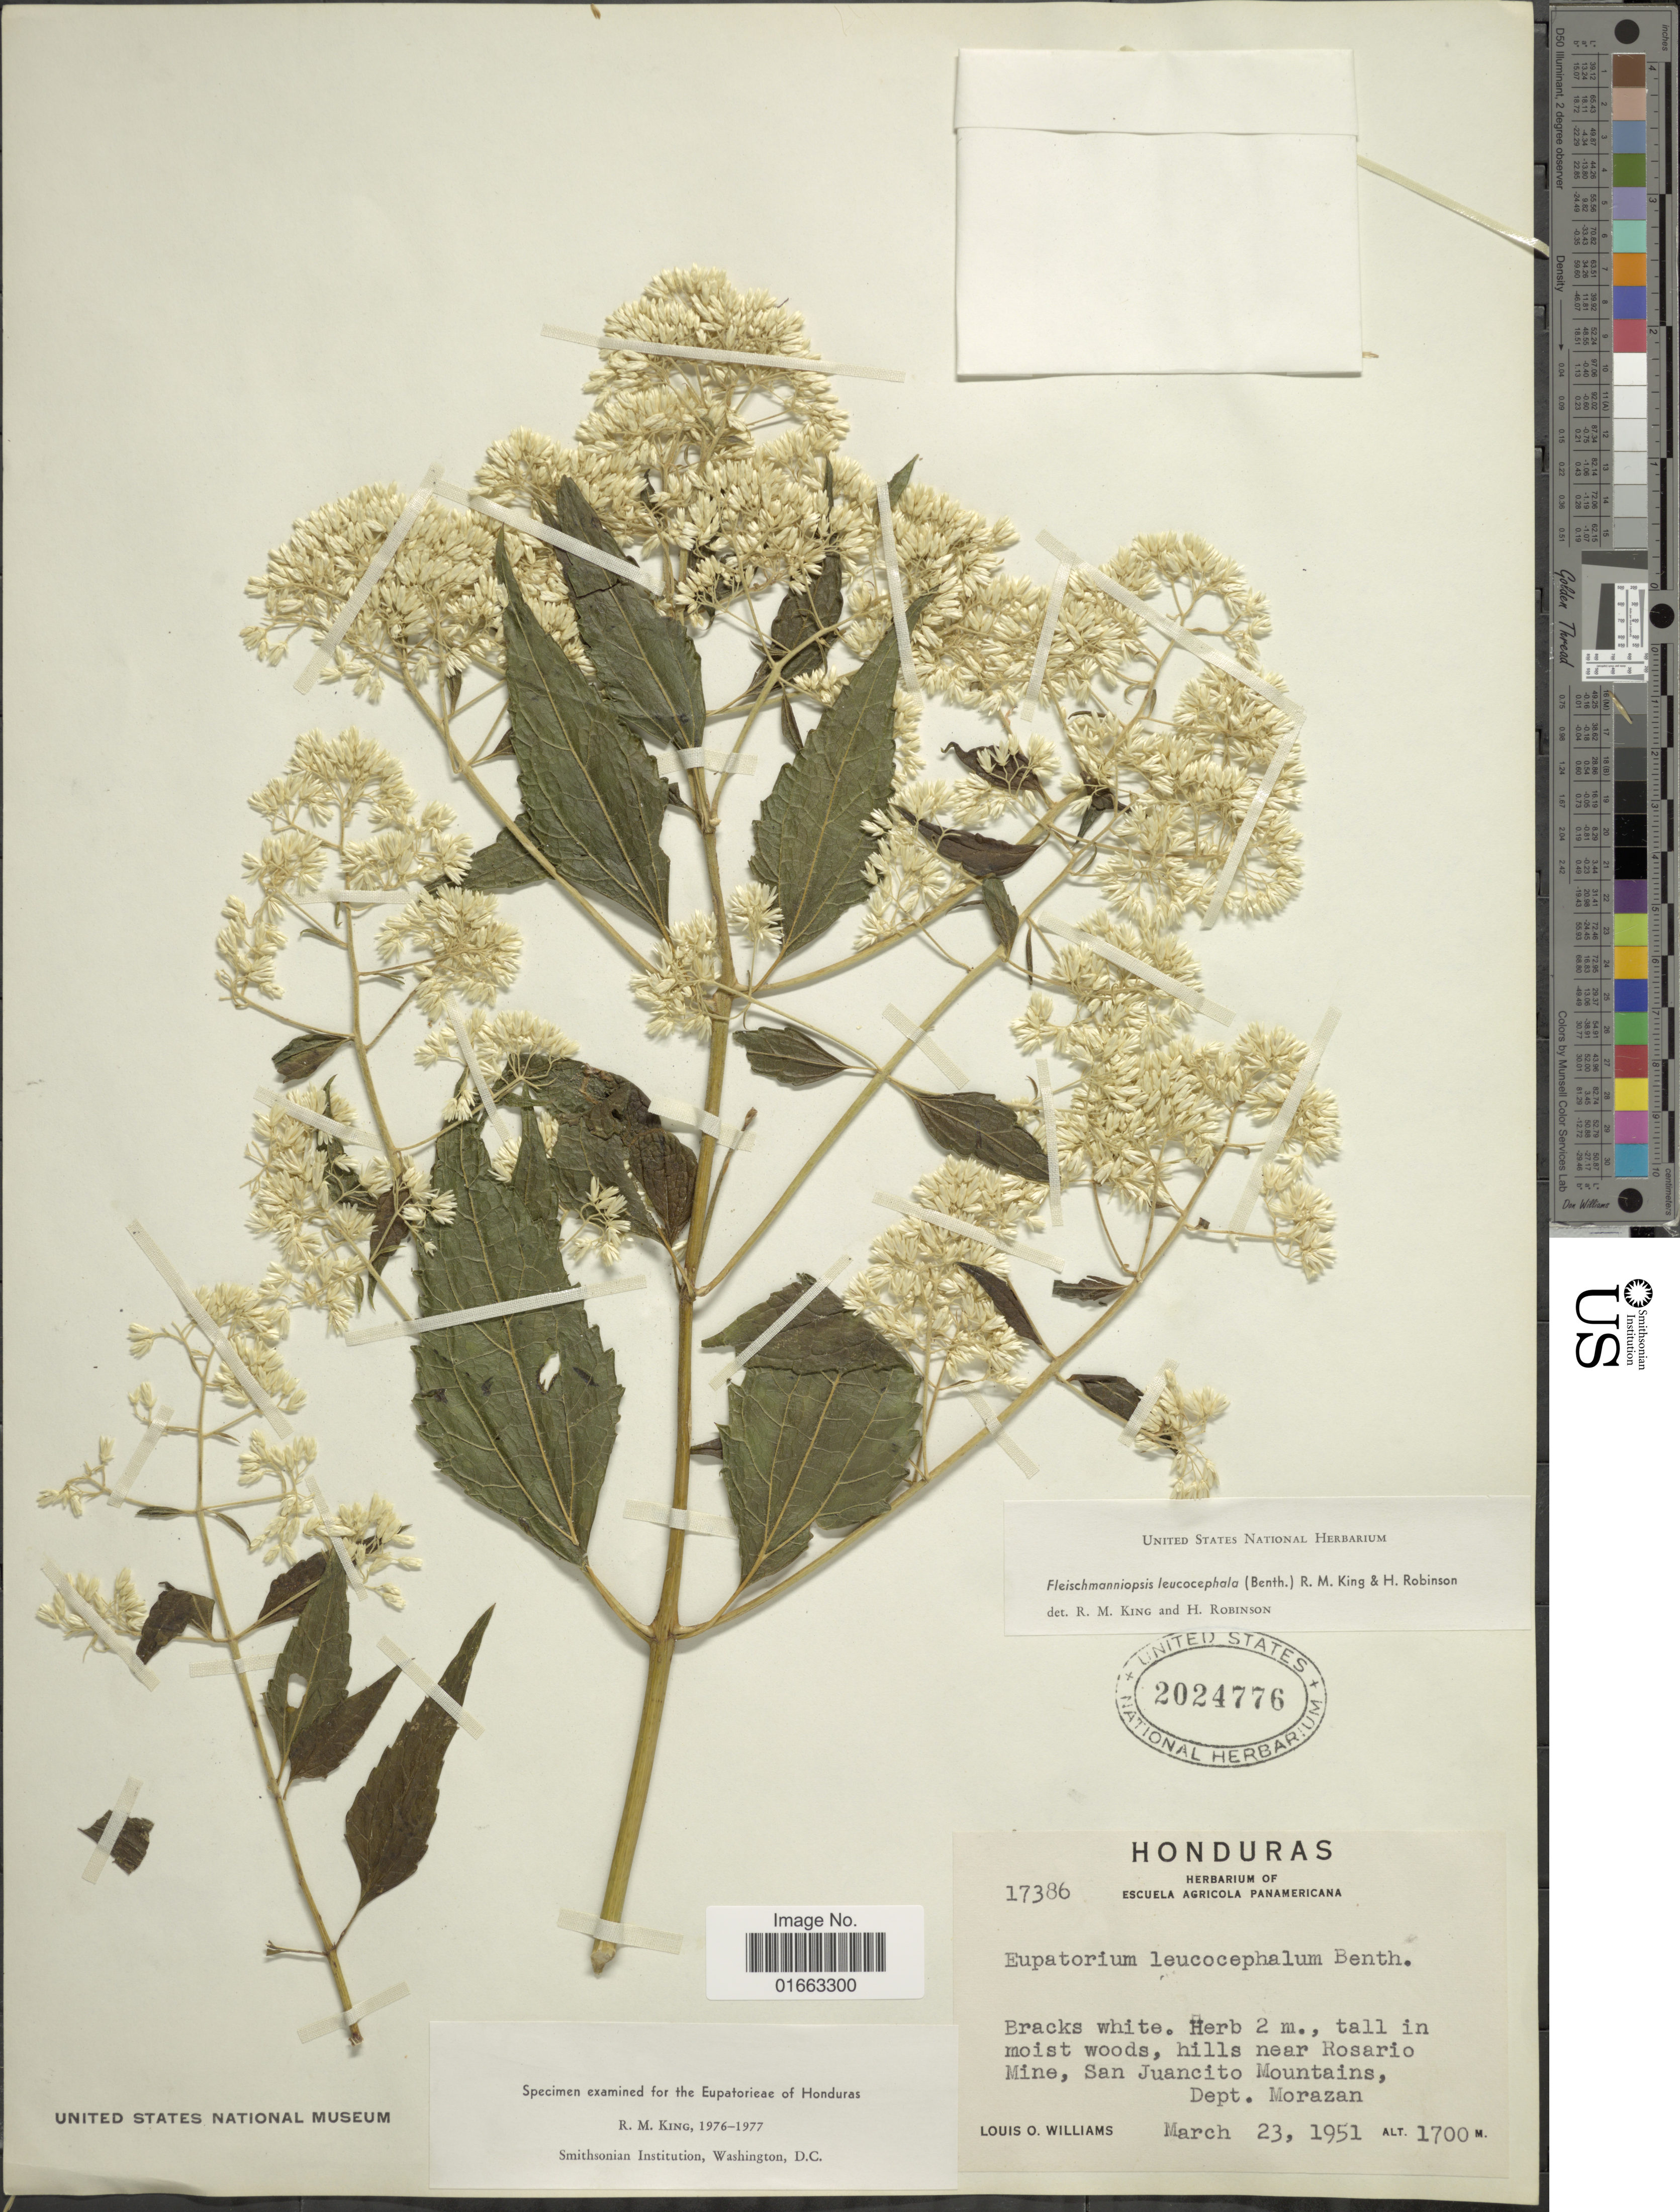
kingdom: Plantae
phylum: Tracheophyta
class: Magnoliopsida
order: Asterales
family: Asteraceae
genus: Fleischmanniopsis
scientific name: Fleischmanniopsis leucocephala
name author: (Benth.) R.M. King & H. Rob.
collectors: L. O. Williams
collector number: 17386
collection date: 1951-03-23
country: El Salvador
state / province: Morazan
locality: Tall in moist woods, hills near Rosario Mine, San Juancito Mountains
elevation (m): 1700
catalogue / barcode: US 2024776